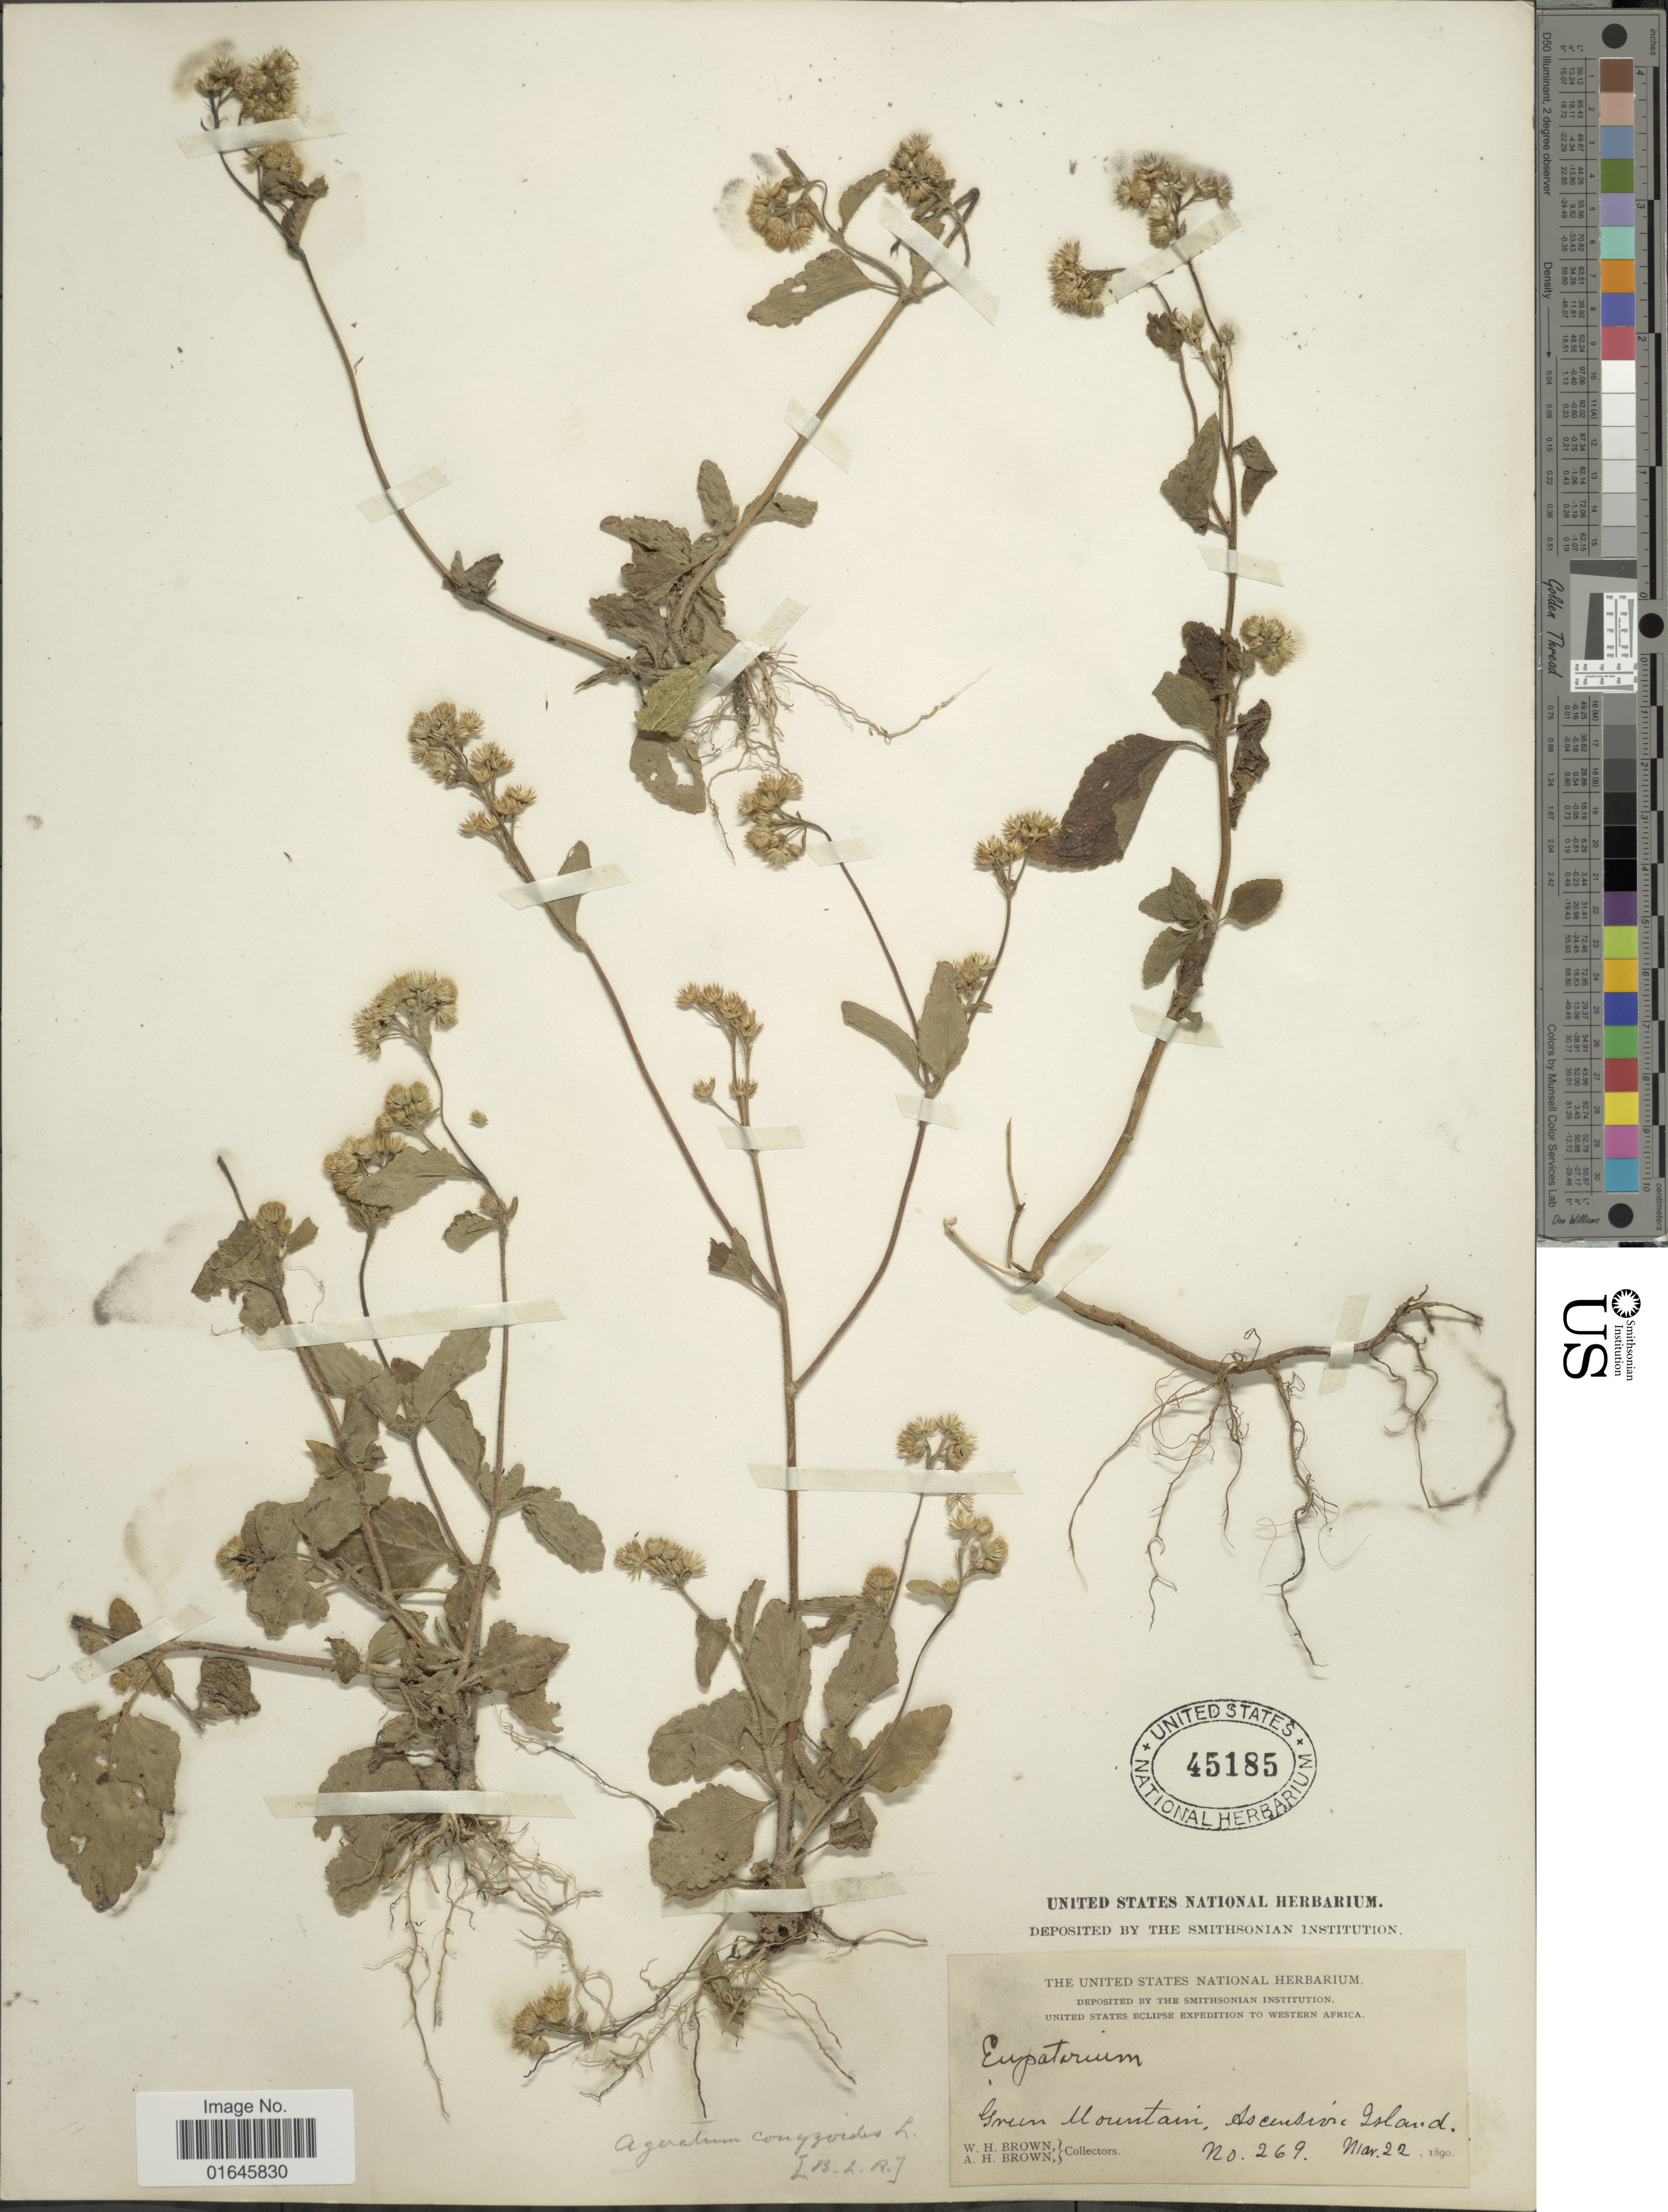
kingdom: Plantae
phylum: Tracheophyta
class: Magnoliopsida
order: Asterales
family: Asteraceae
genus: Ageratum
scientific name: Ageratum conyzoides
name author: L.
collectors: W. H. Brown & A. H. Brown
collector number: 269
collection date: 1890-03-22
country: St. Helena Islands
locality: Western Africa, Grun Mountains, Ascension island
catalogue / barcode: US 45185